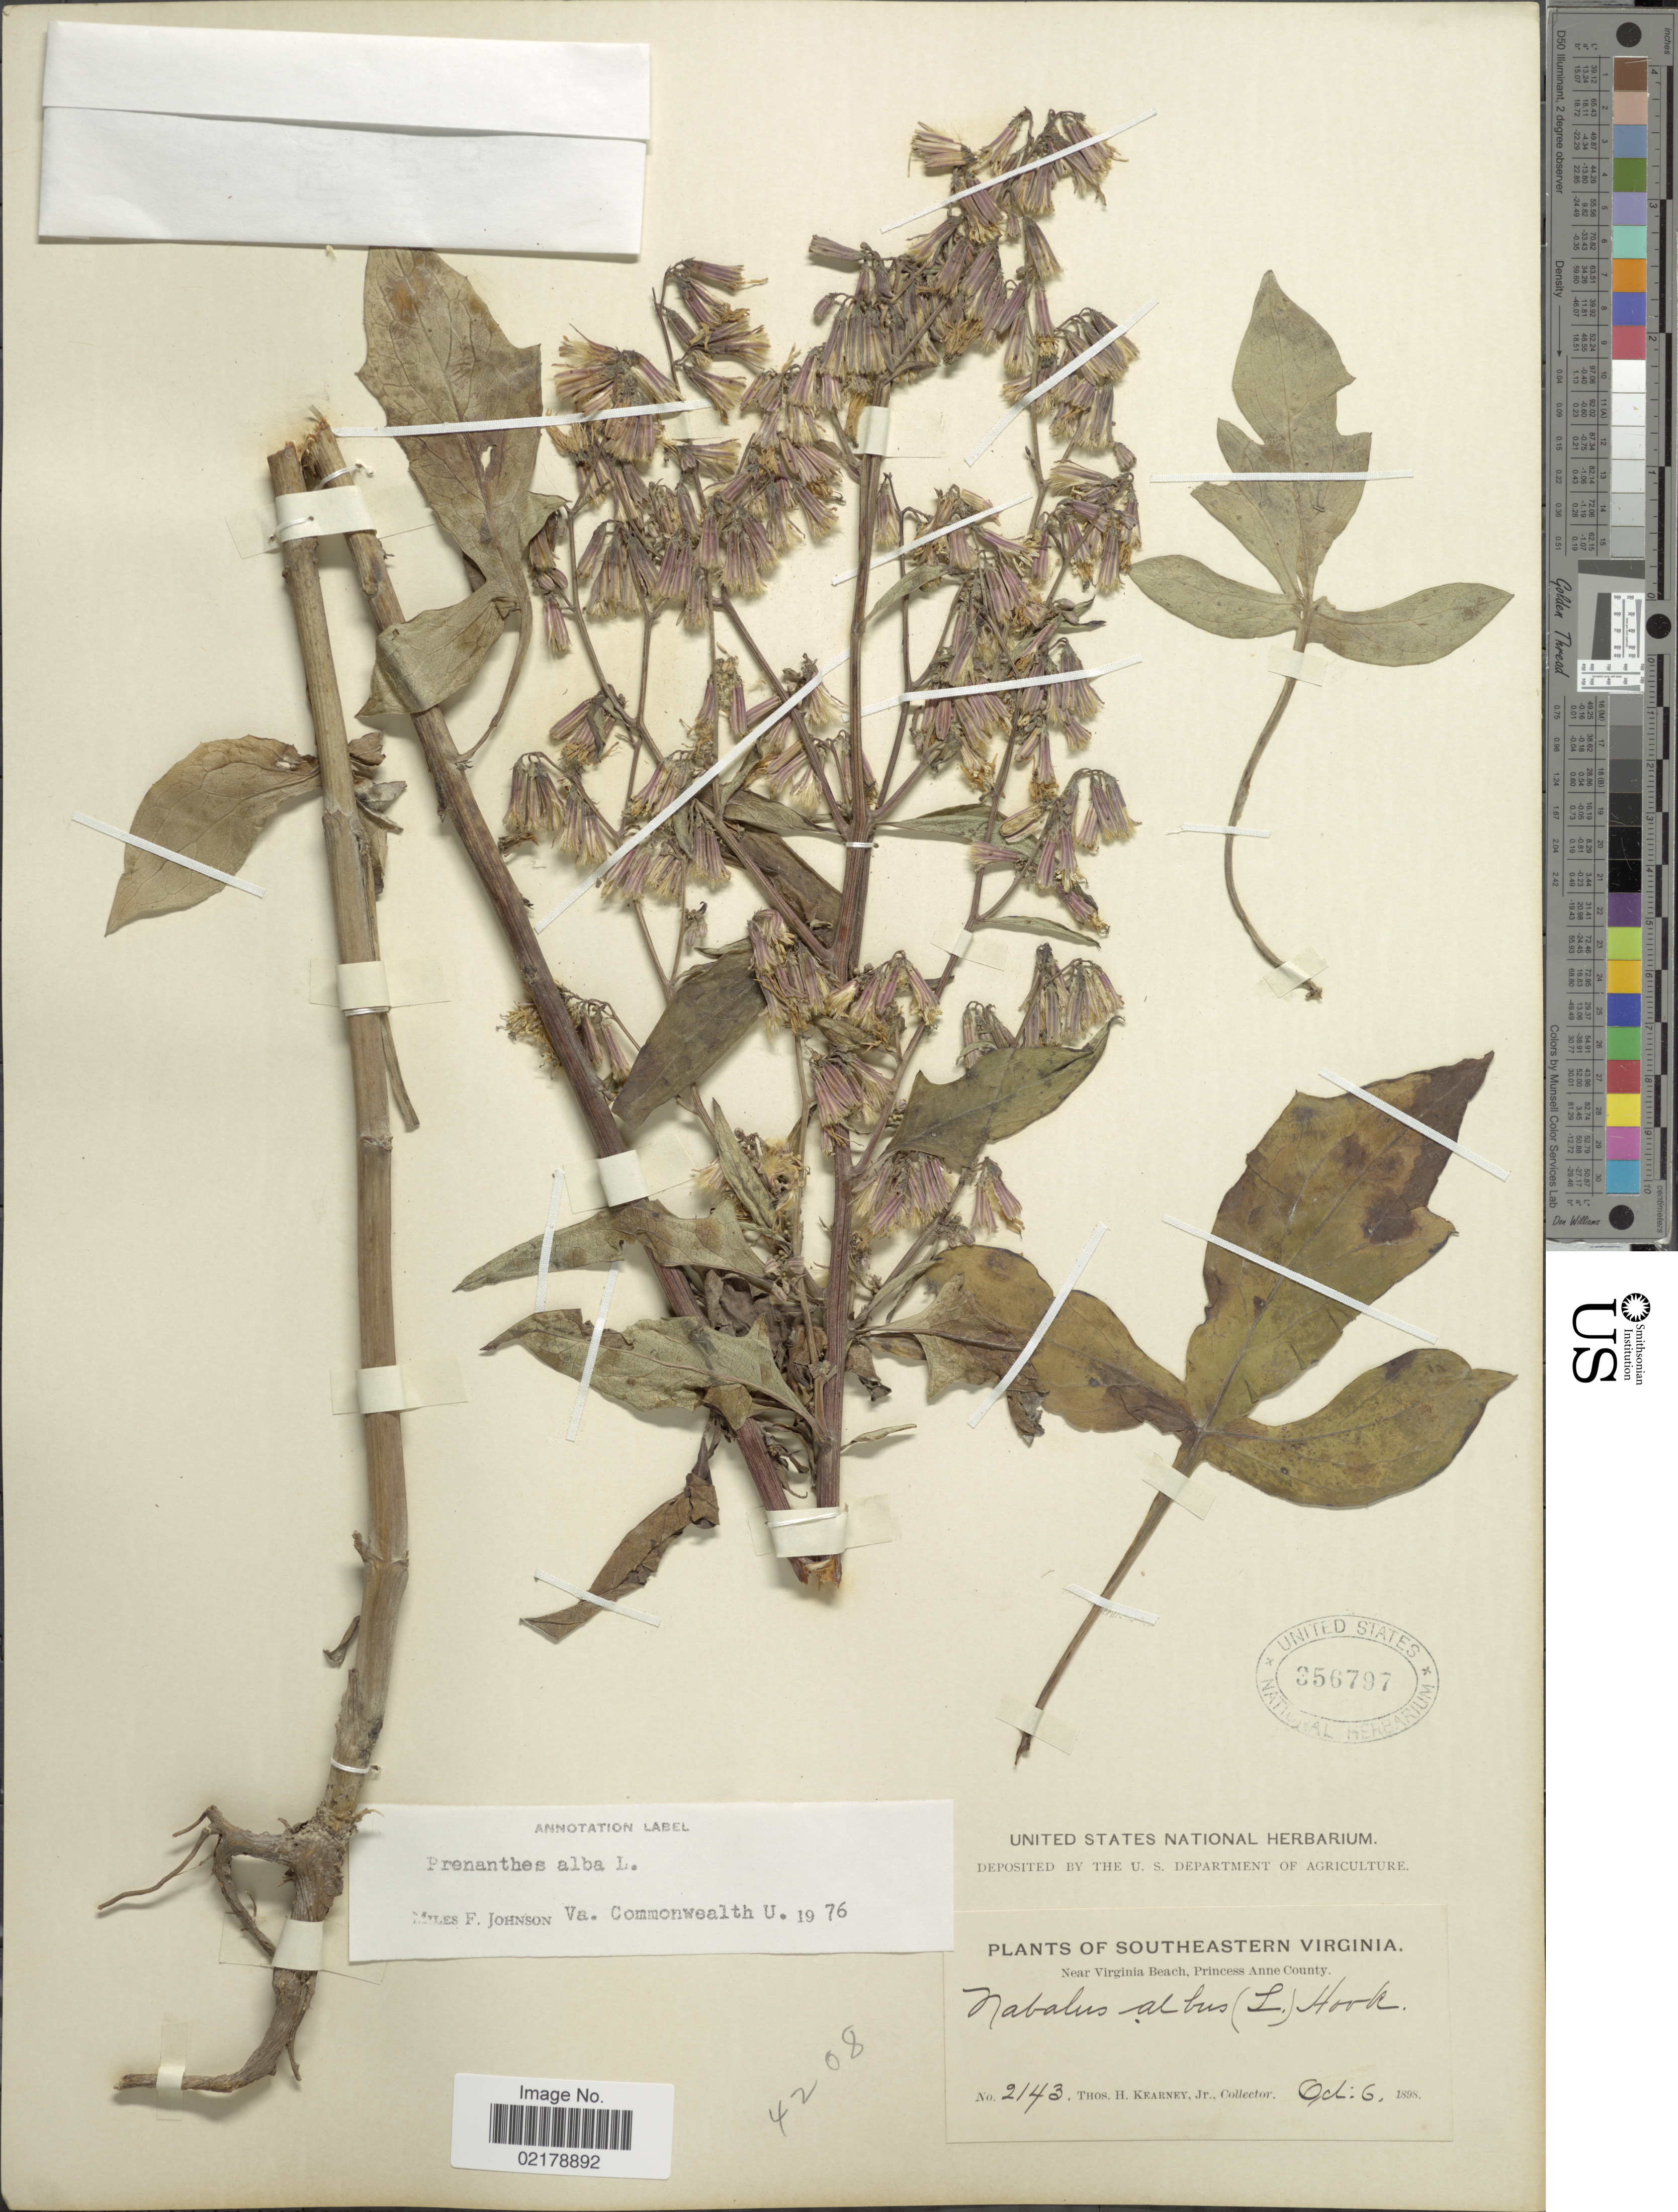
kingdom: Plantae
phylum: Tracheophyta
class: Magnoliopsida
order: Asterales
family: Asteraceae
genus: Nabalus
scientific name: Nabalus albus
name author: (L.) Hook.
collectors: T. H. Kearney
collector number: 2143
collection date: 1898-10-06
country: United States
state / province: Virginia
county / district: City of Virginia Beach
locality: Southeastern Virginia, Near Virginia Beach, Princess Anne (=historic county name) County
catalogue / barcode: US 356797